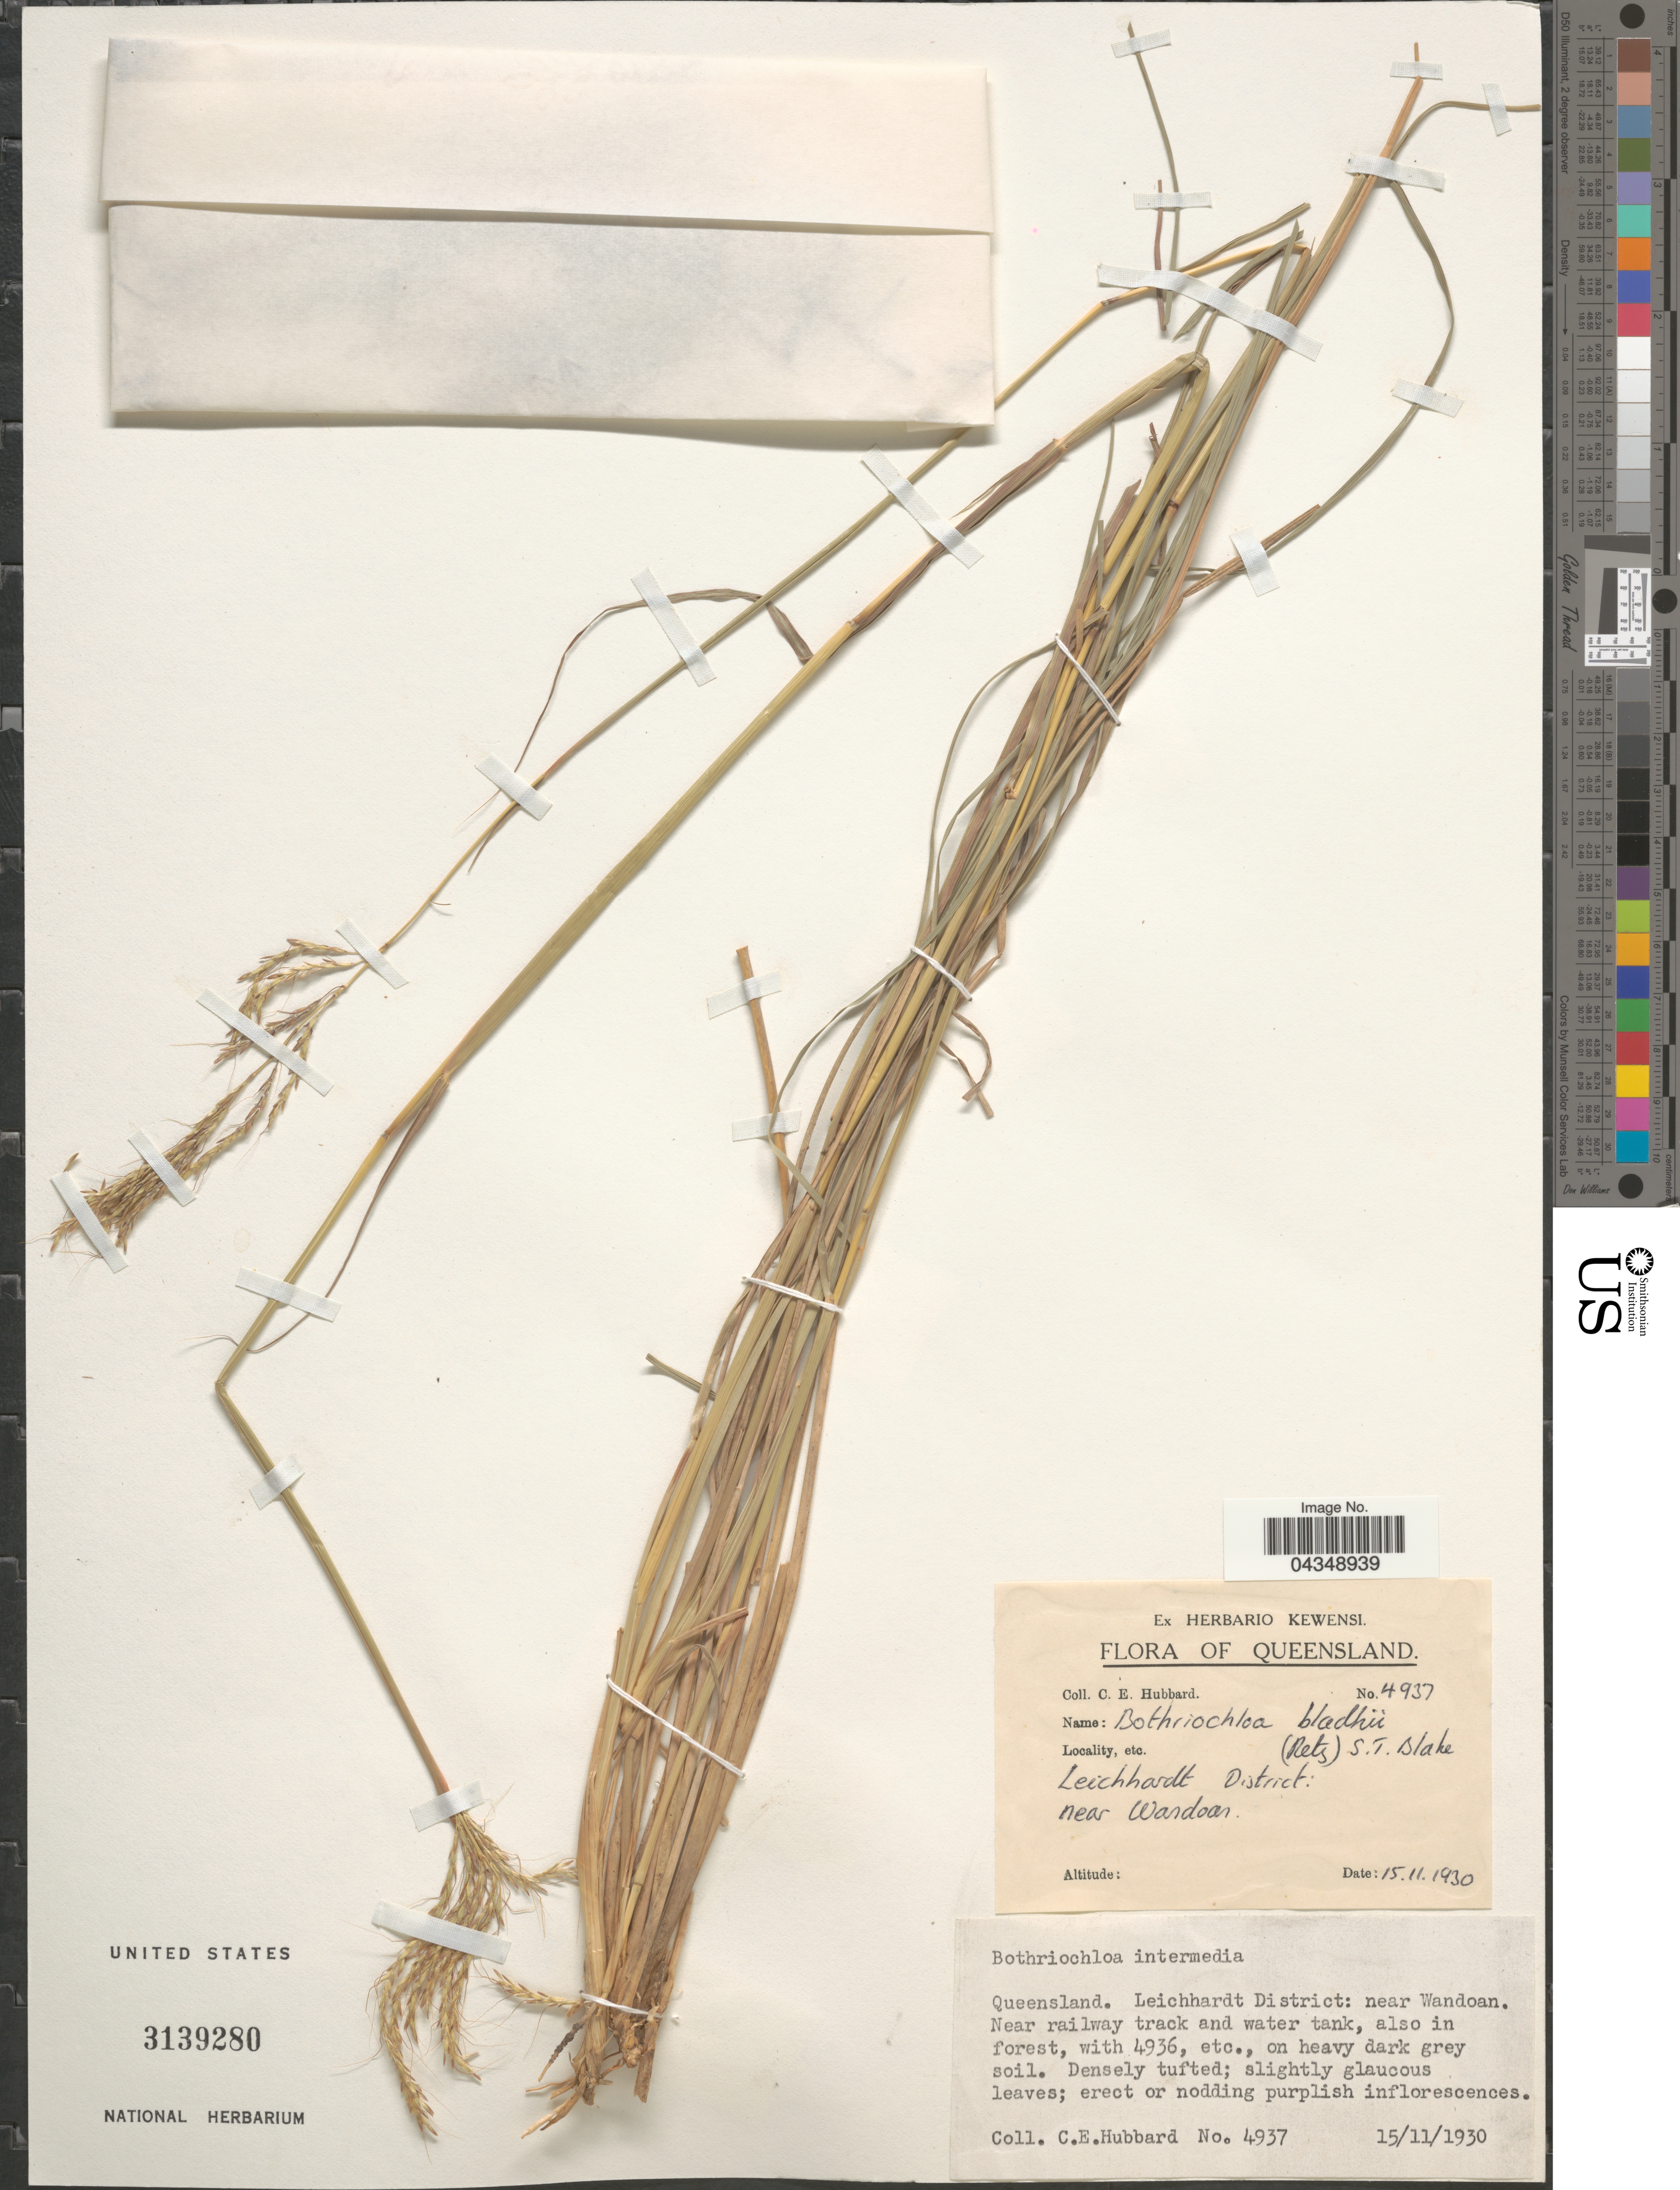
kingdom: Plantae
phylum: Tracheophyta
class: Liliopsida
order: Poales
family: Poaceae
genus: Bothriochloa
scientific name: Bothriochloa bladhii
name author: (Retz.) S.T. Blake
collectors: C. E. Hubbard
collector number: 4937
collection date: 1930-11-15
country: Australia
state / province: Queensland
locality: Leichhardt District: near Wandoan. Near railway track and water tank, also in forest.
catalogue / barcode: US 3139280